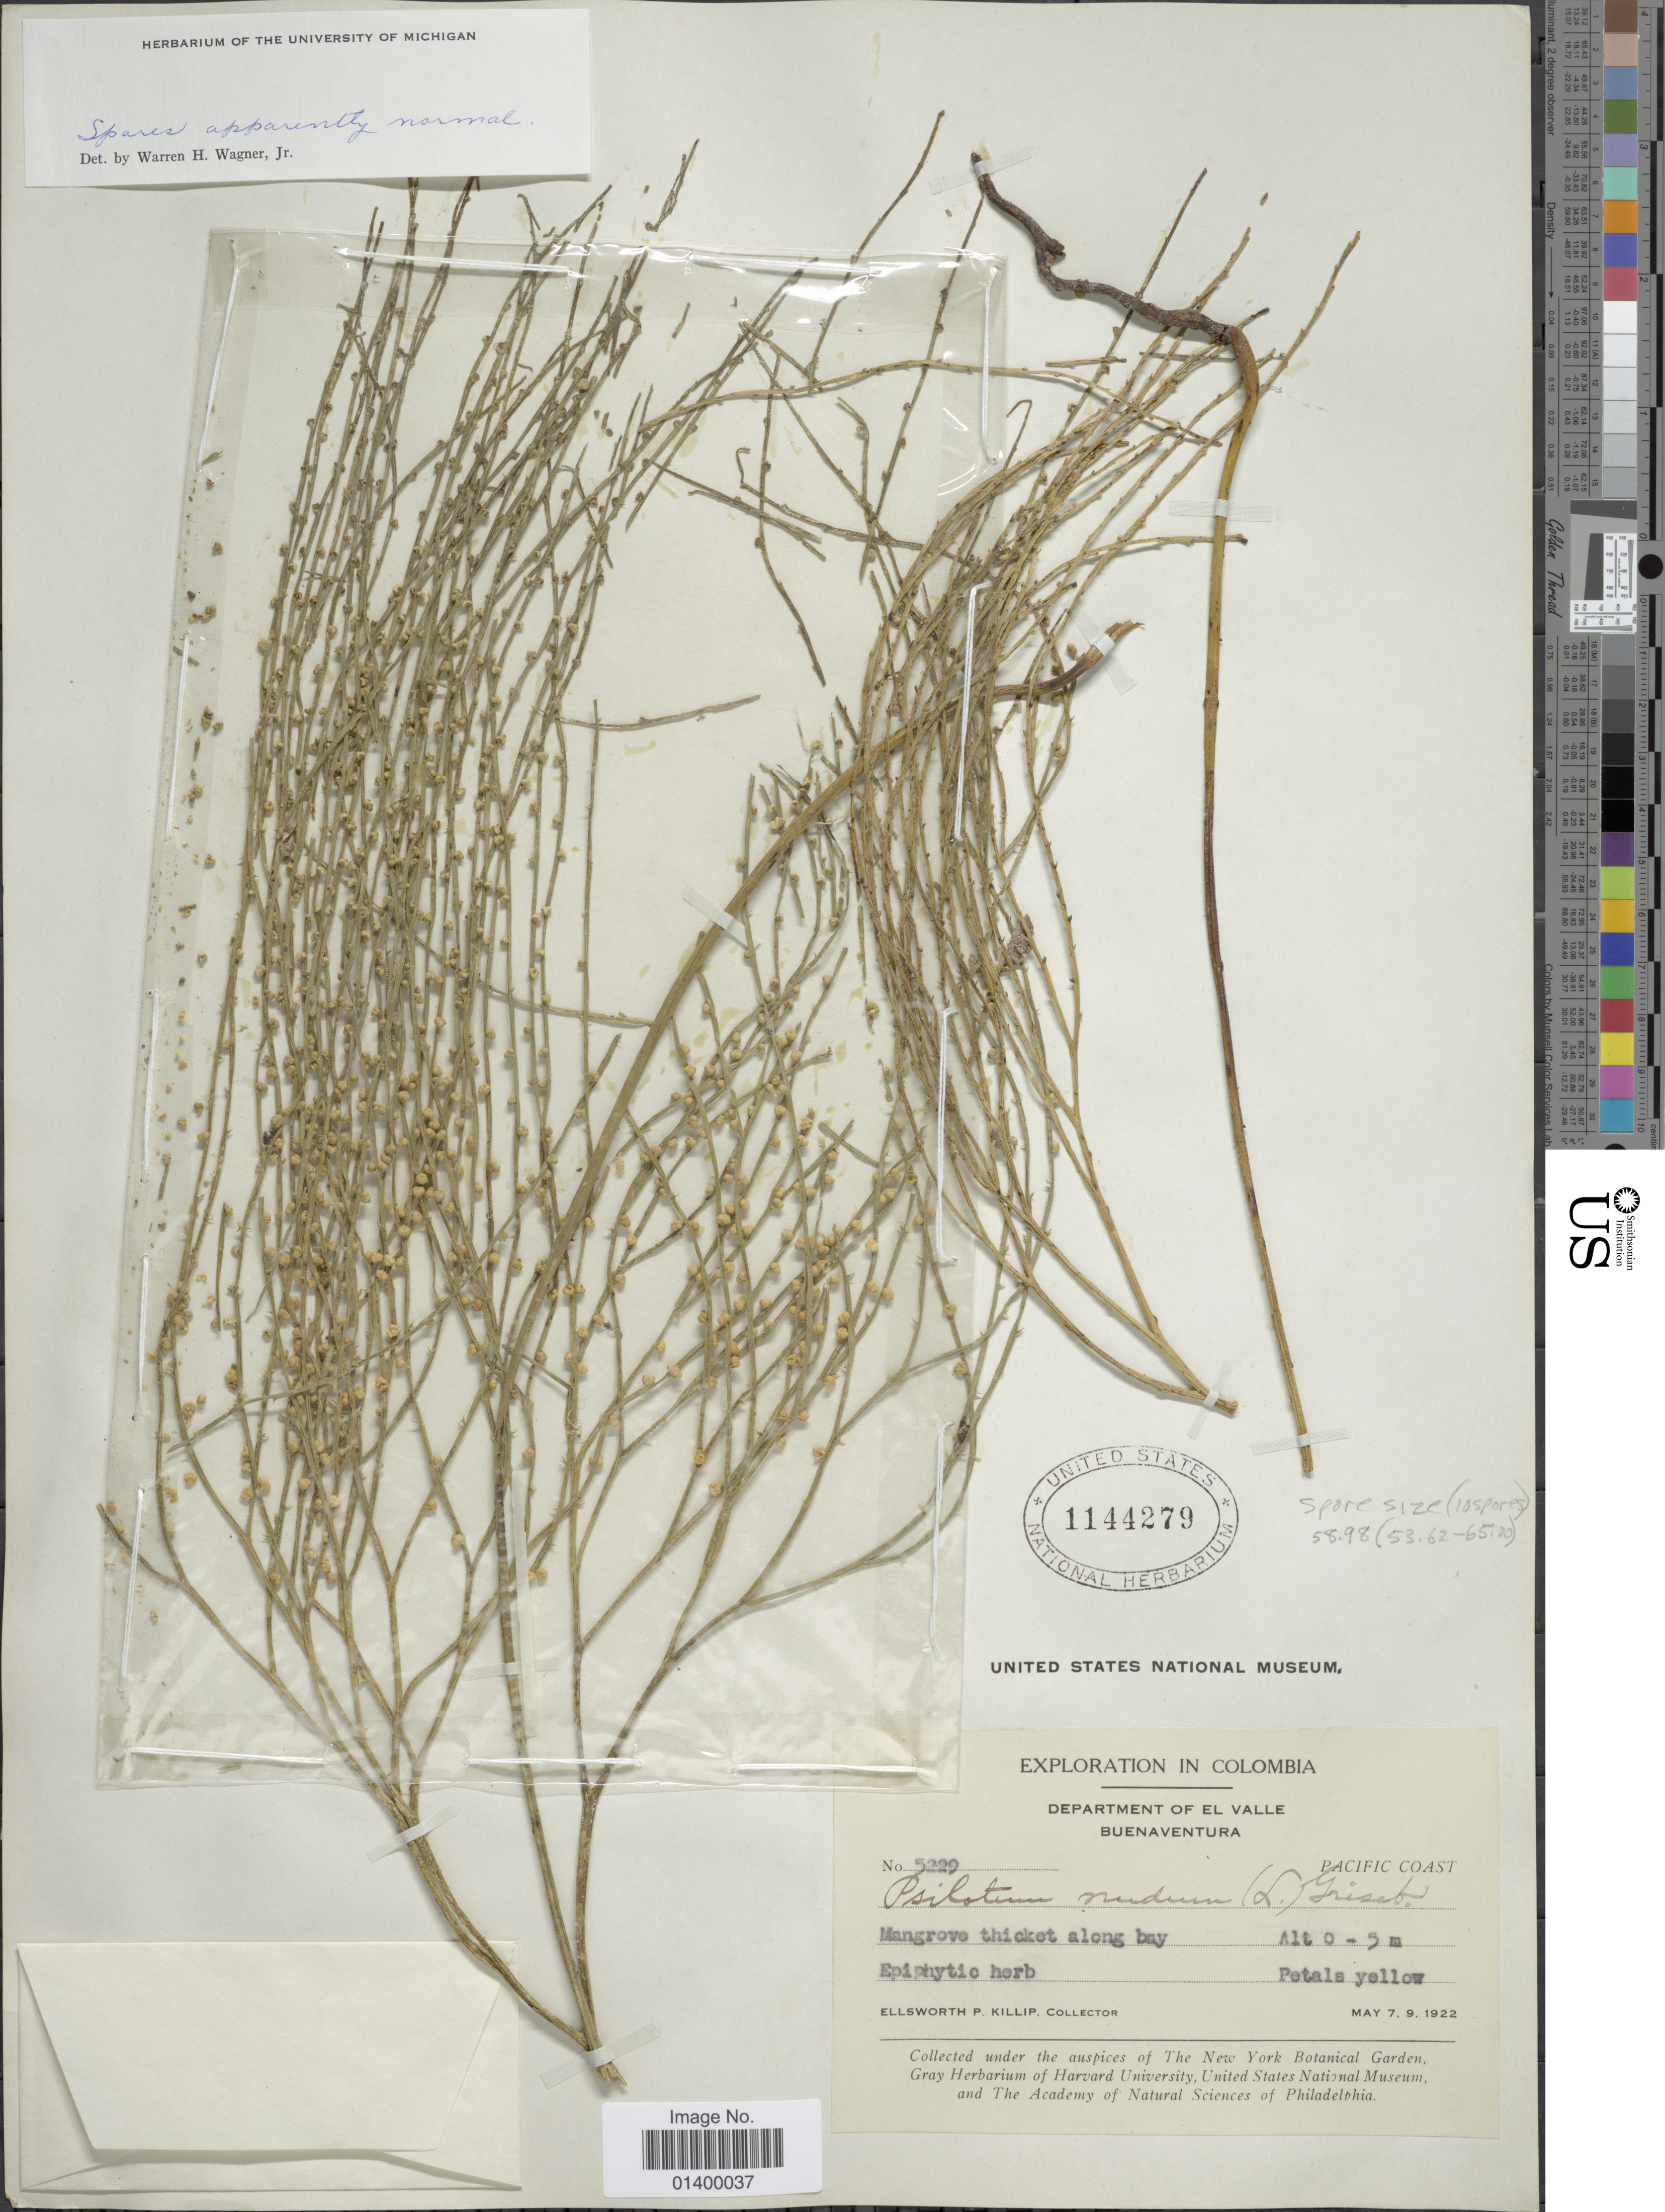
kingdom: Plantae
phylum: Tracheophyta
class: Polypodiopsida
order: Psilotales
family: Psilotaceae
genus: Psilotum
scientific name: Psilotum nudum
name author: (L.) P. Beauv.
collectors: E. P. Killip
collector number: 5229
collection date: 1922-05-07/1922-05-09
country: Colombia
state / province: Valle del Cauca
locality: Department of El Valle. Buenaventura. Pacific Coast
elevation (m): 0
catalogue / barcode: US 1144279